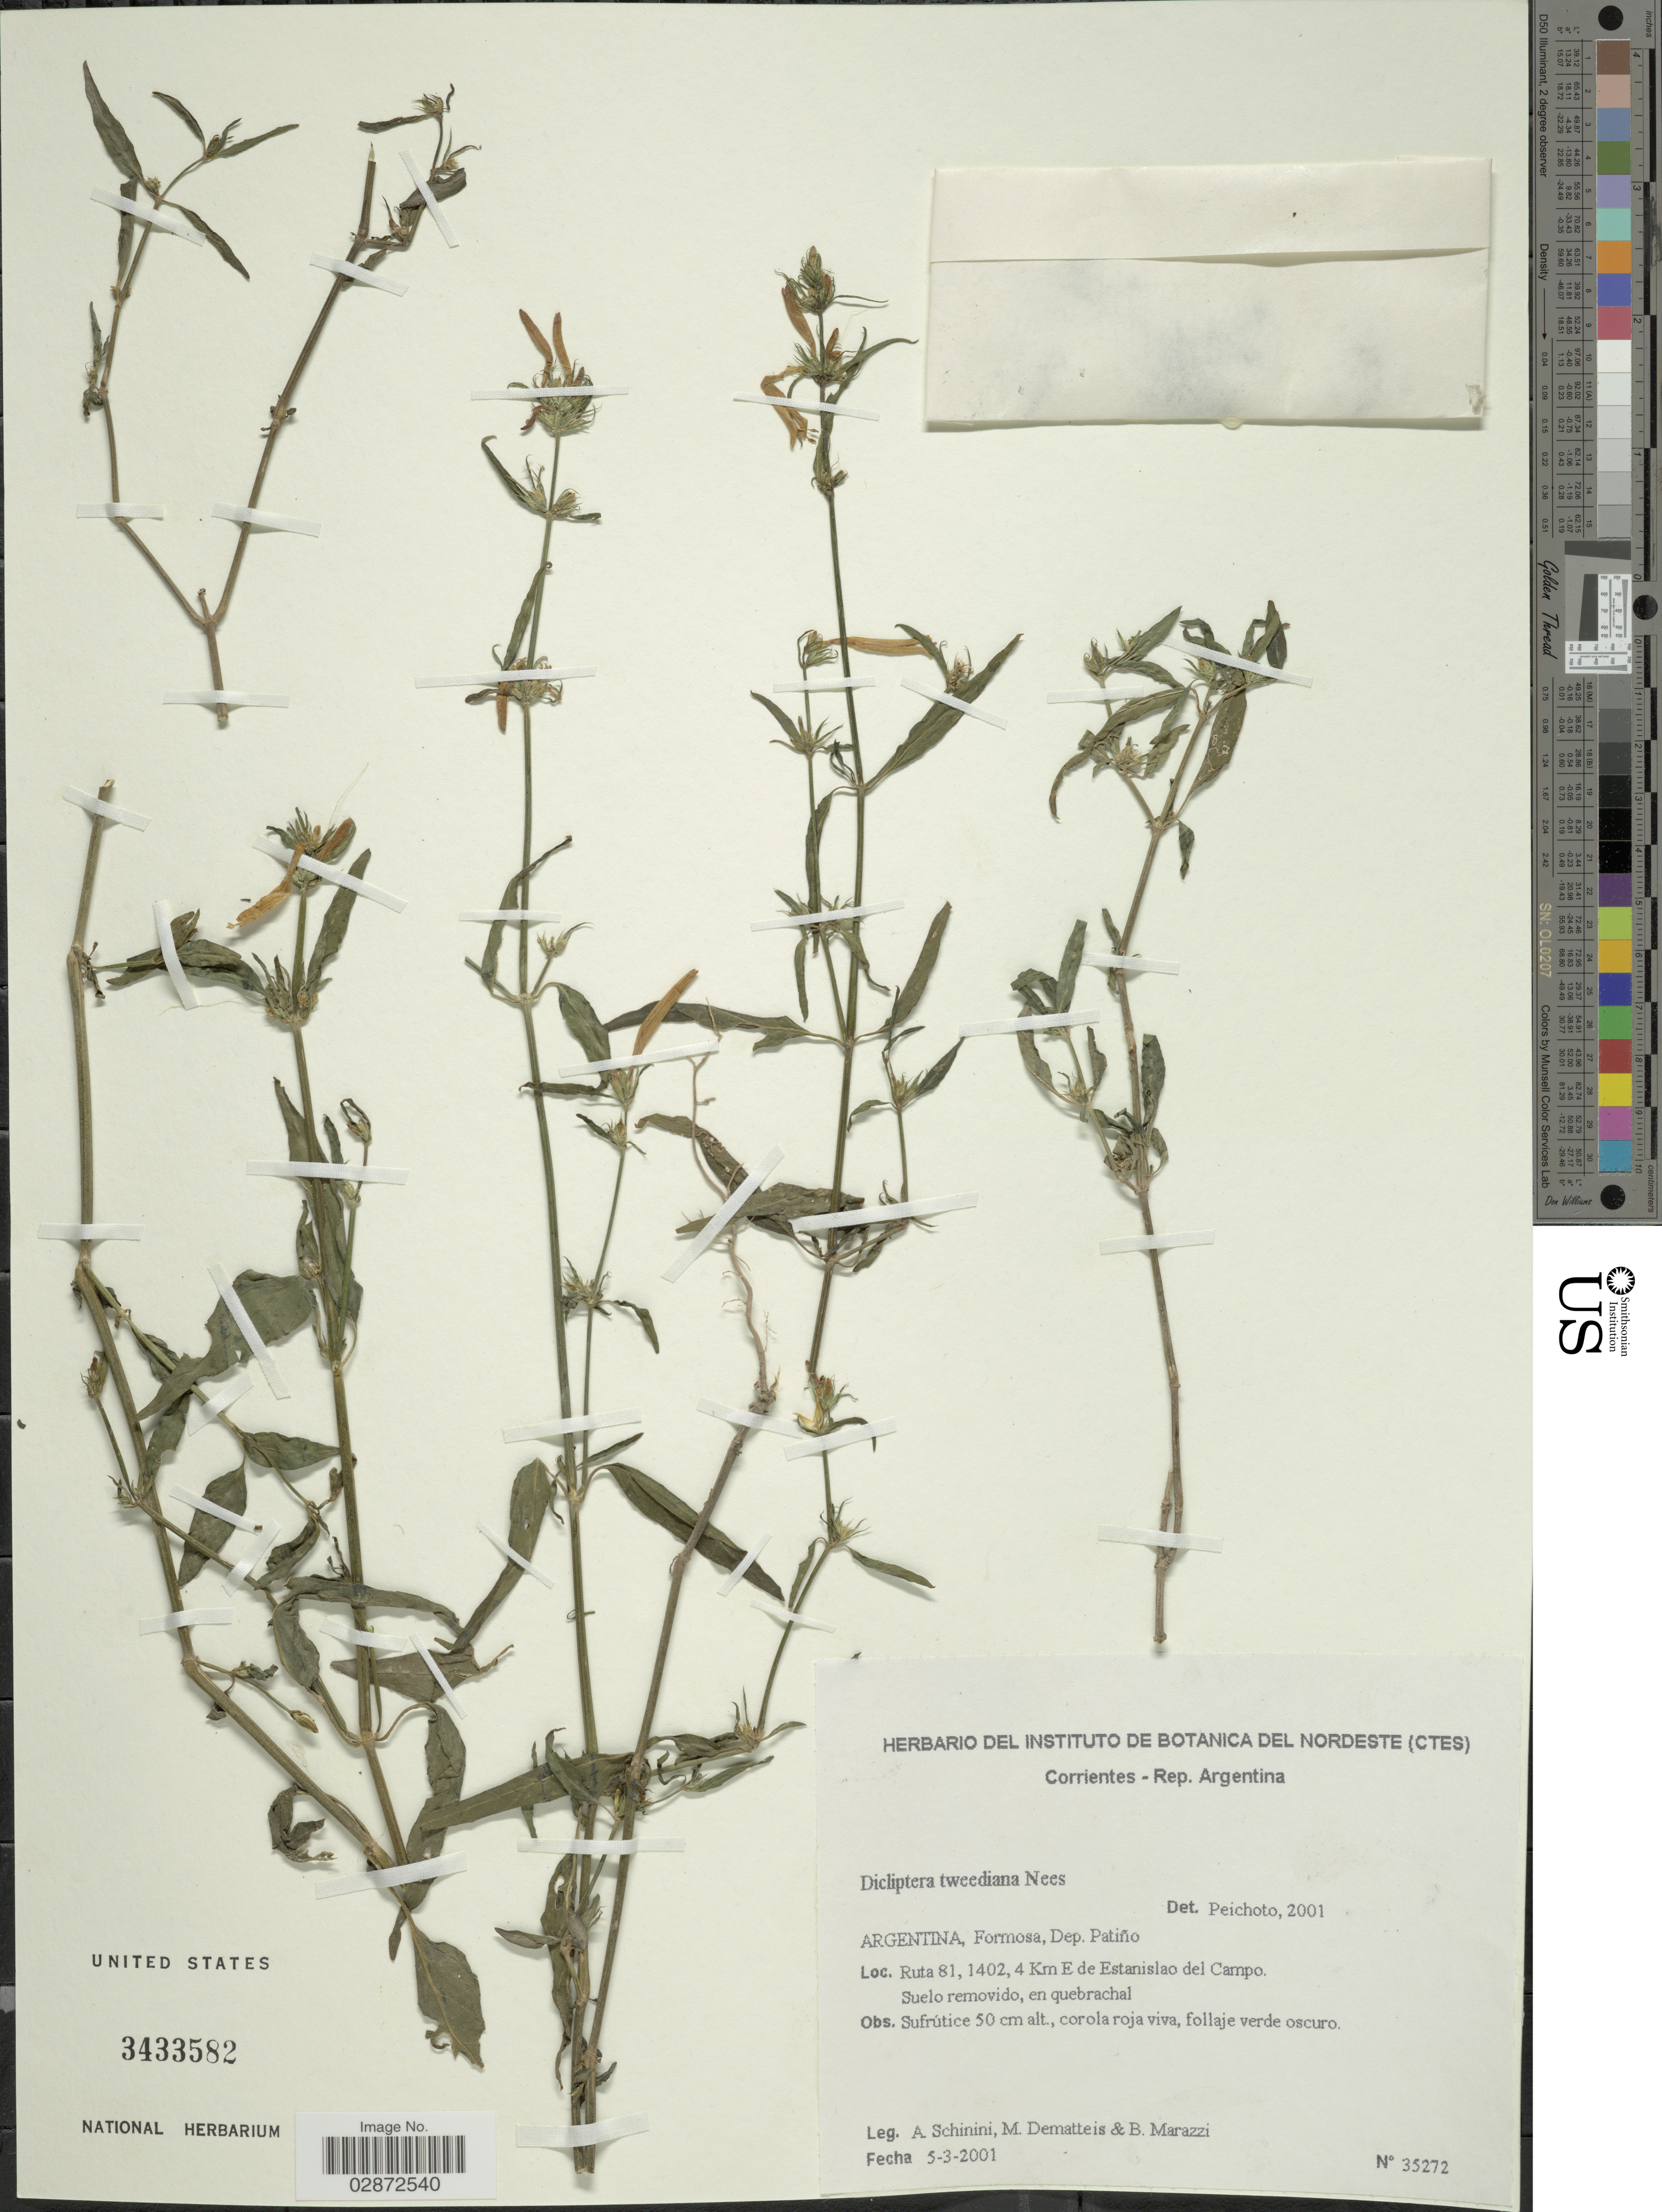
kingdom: Plantae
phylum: Tracheophyta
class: Magnoliopsida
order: Lamiales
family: Acanthaceae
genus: Dicliptera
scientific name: Dicliptera squarrosa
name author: Nees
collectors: A. Schinini & B. Marazzi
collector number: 35272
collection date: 2001-03-05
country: Argentina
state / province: Formosa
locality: Dep. Patiño. Ruta 81, 1402, 4 Km E de Estanislao del Campo.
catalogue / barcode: US 3433582